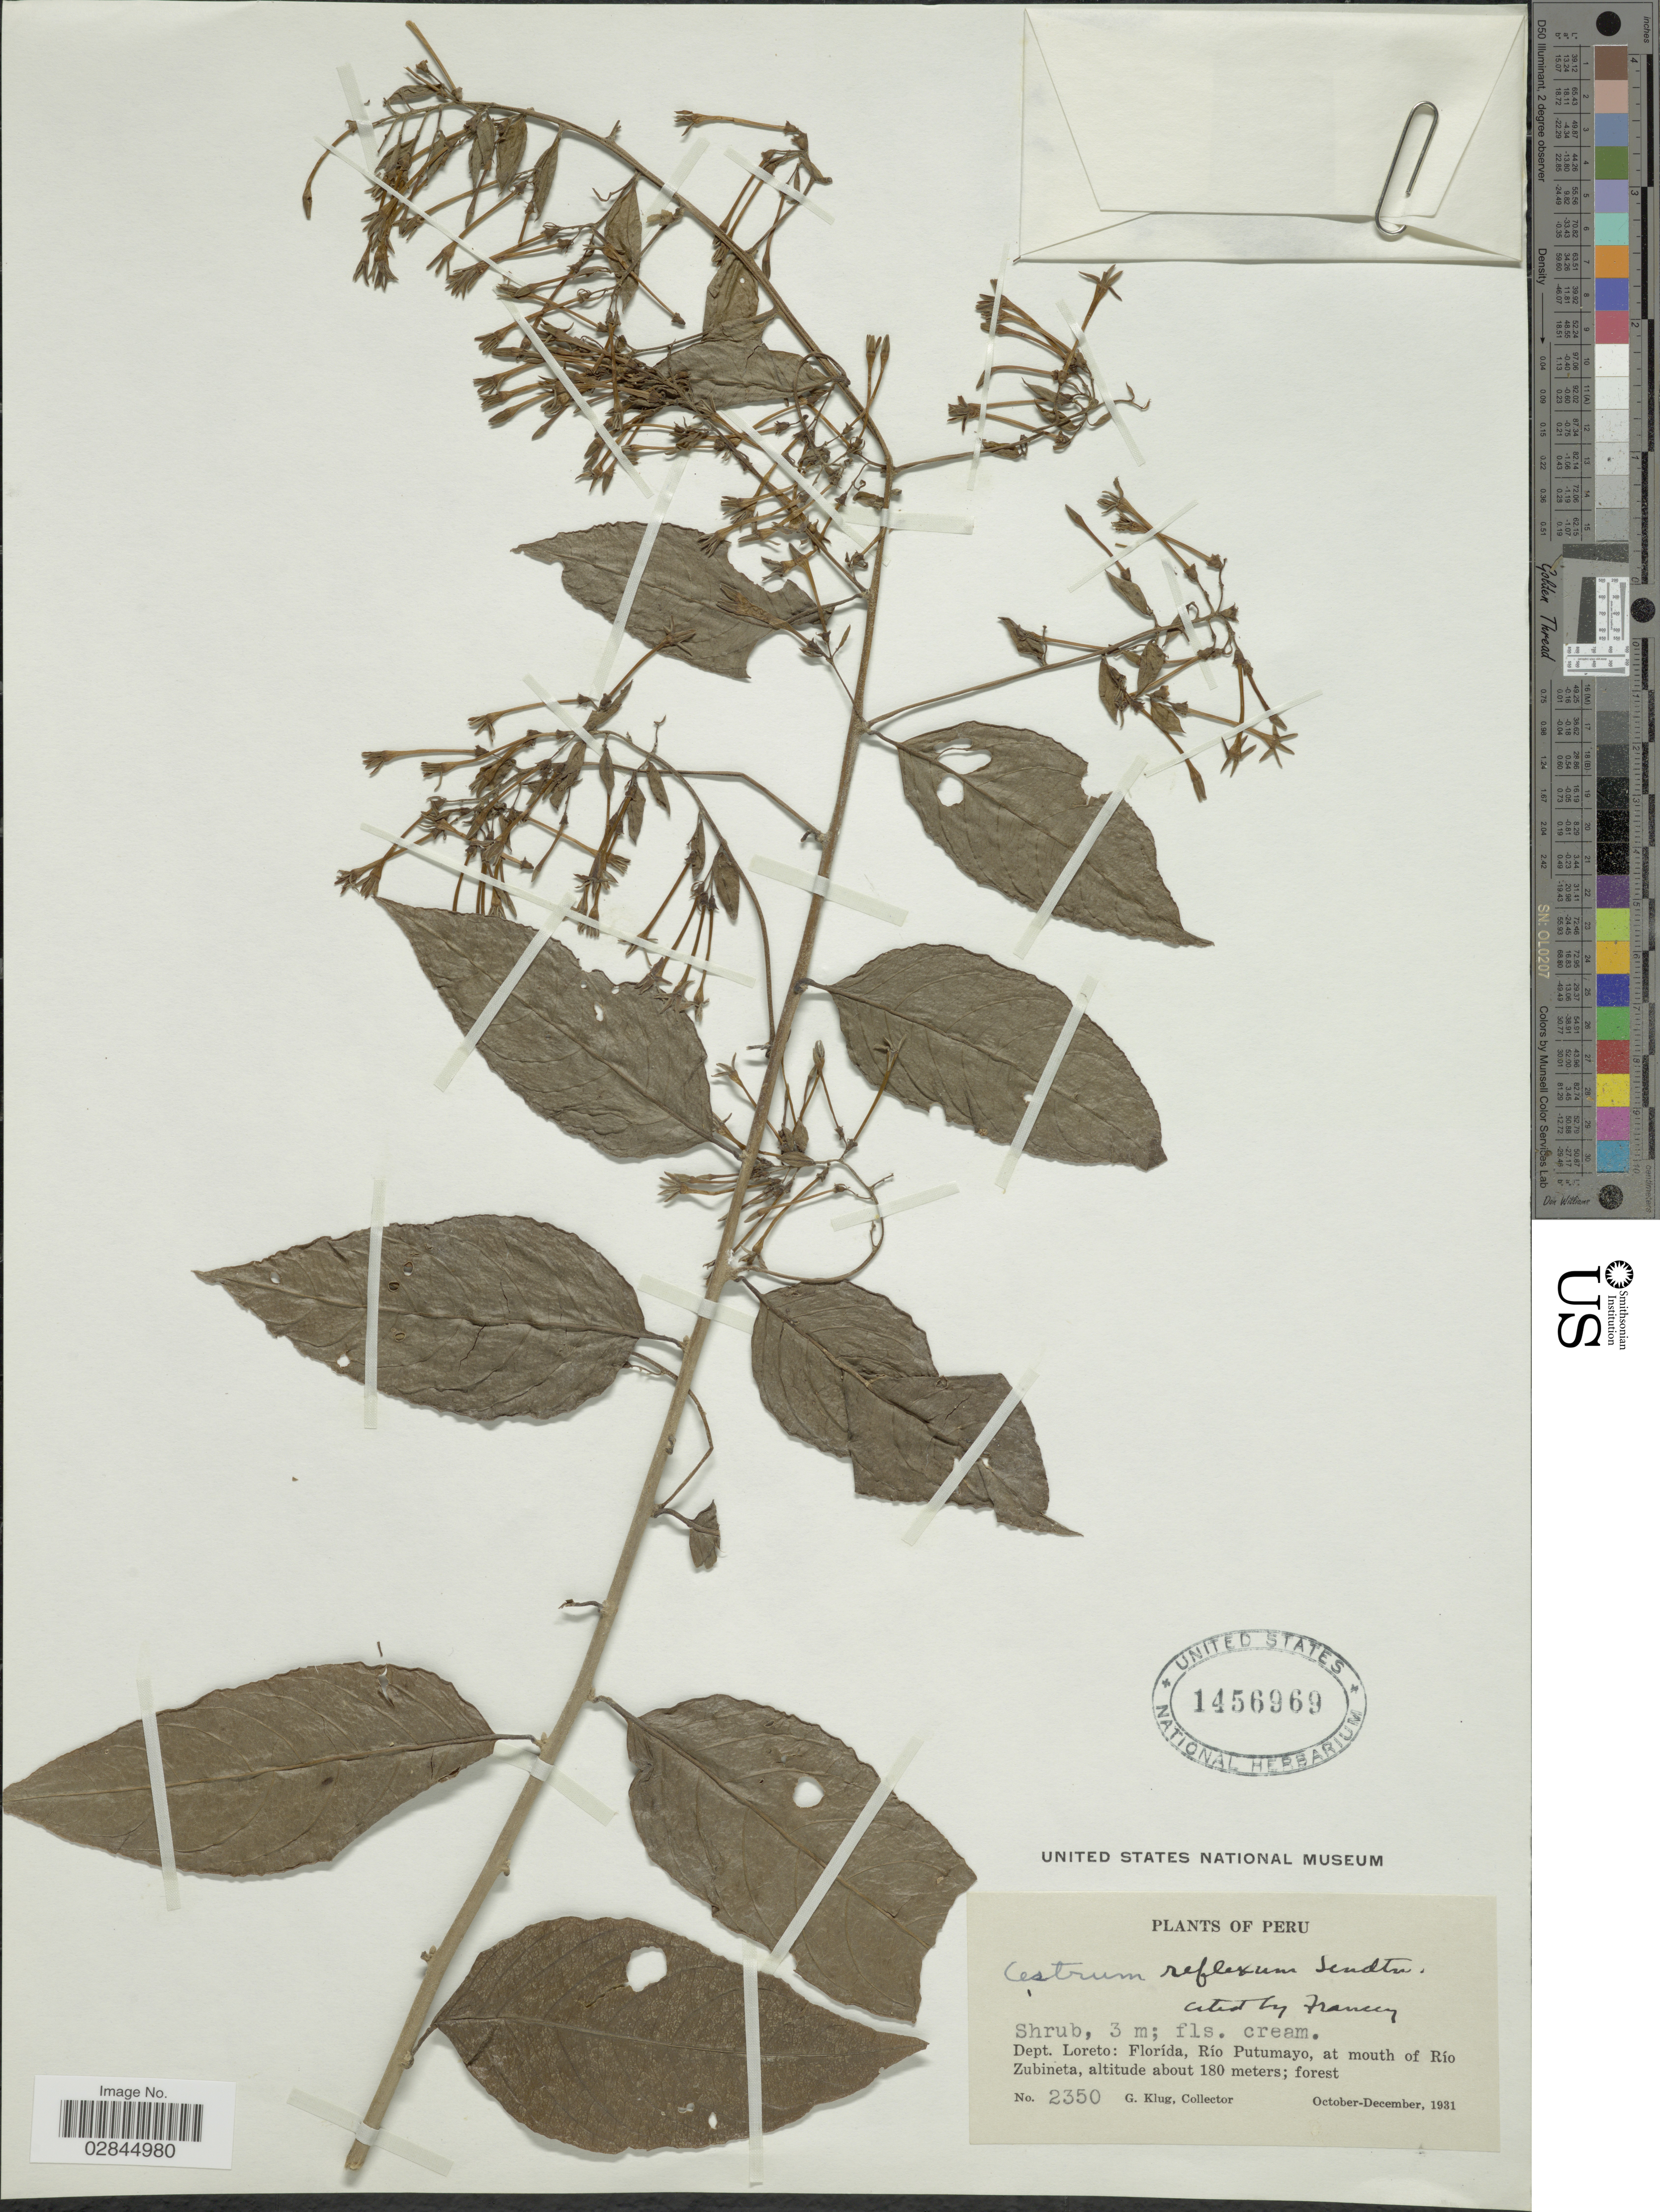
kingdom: Plantae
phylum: Tracheophyta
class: Magnoliopsida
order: Solanales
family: Solanaceae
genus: Cestrum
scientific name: Cestrum reflexum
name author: Sendtn.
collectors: G. Klug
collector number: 2350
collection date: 1931-10/1931-12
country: Peru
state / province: Loreto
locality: Dept. Loreto: Florída, Río Putumayo, at mouth of Río Zubineta.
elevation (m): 180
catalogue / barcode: US 1456969